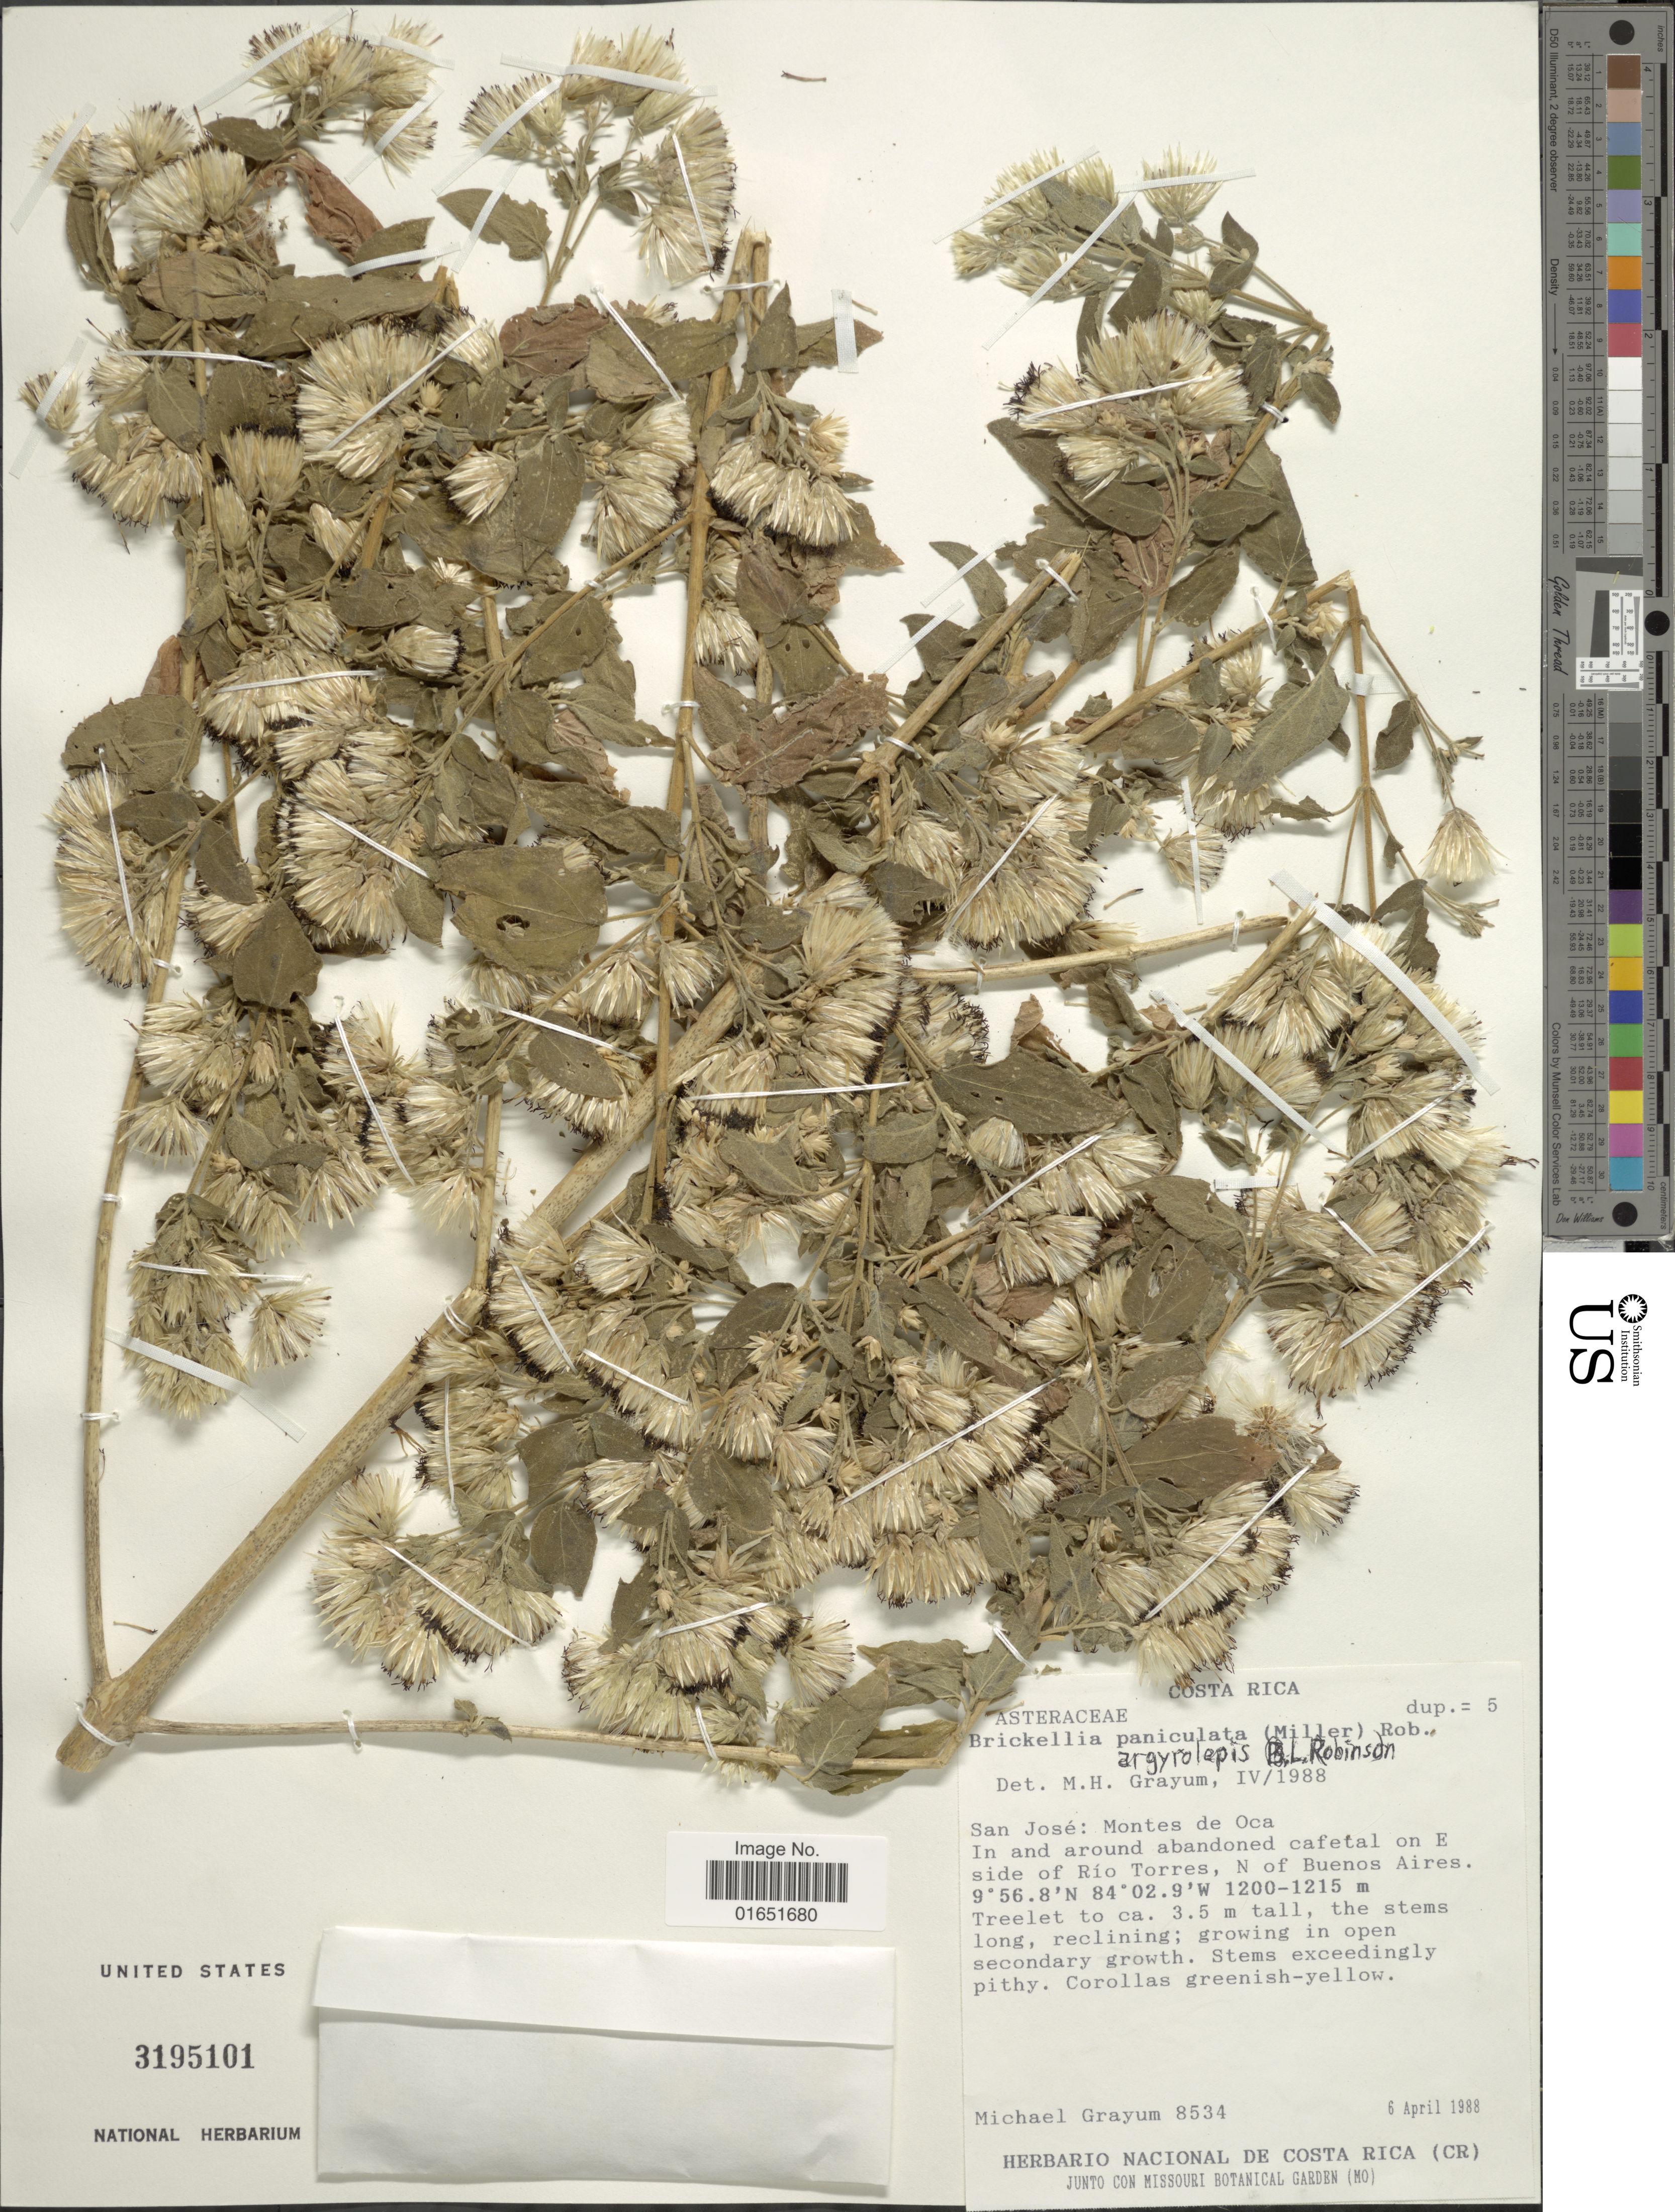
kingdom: Plantae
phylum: Tracheophyta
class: Magnoliopsida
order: Asterales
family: Asteraceae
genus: Brickellia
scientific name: Brickellia argyrolepis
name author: B.L. Rob.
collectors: M. H. Grayum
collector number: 8534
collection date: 1988-04-06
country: Costa Rica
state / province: San José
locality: Mointes de Oca. In and around abandoned cafetal on E side of Río torres, N of Buenos Aires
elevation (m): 1200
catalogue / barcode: US 3195101